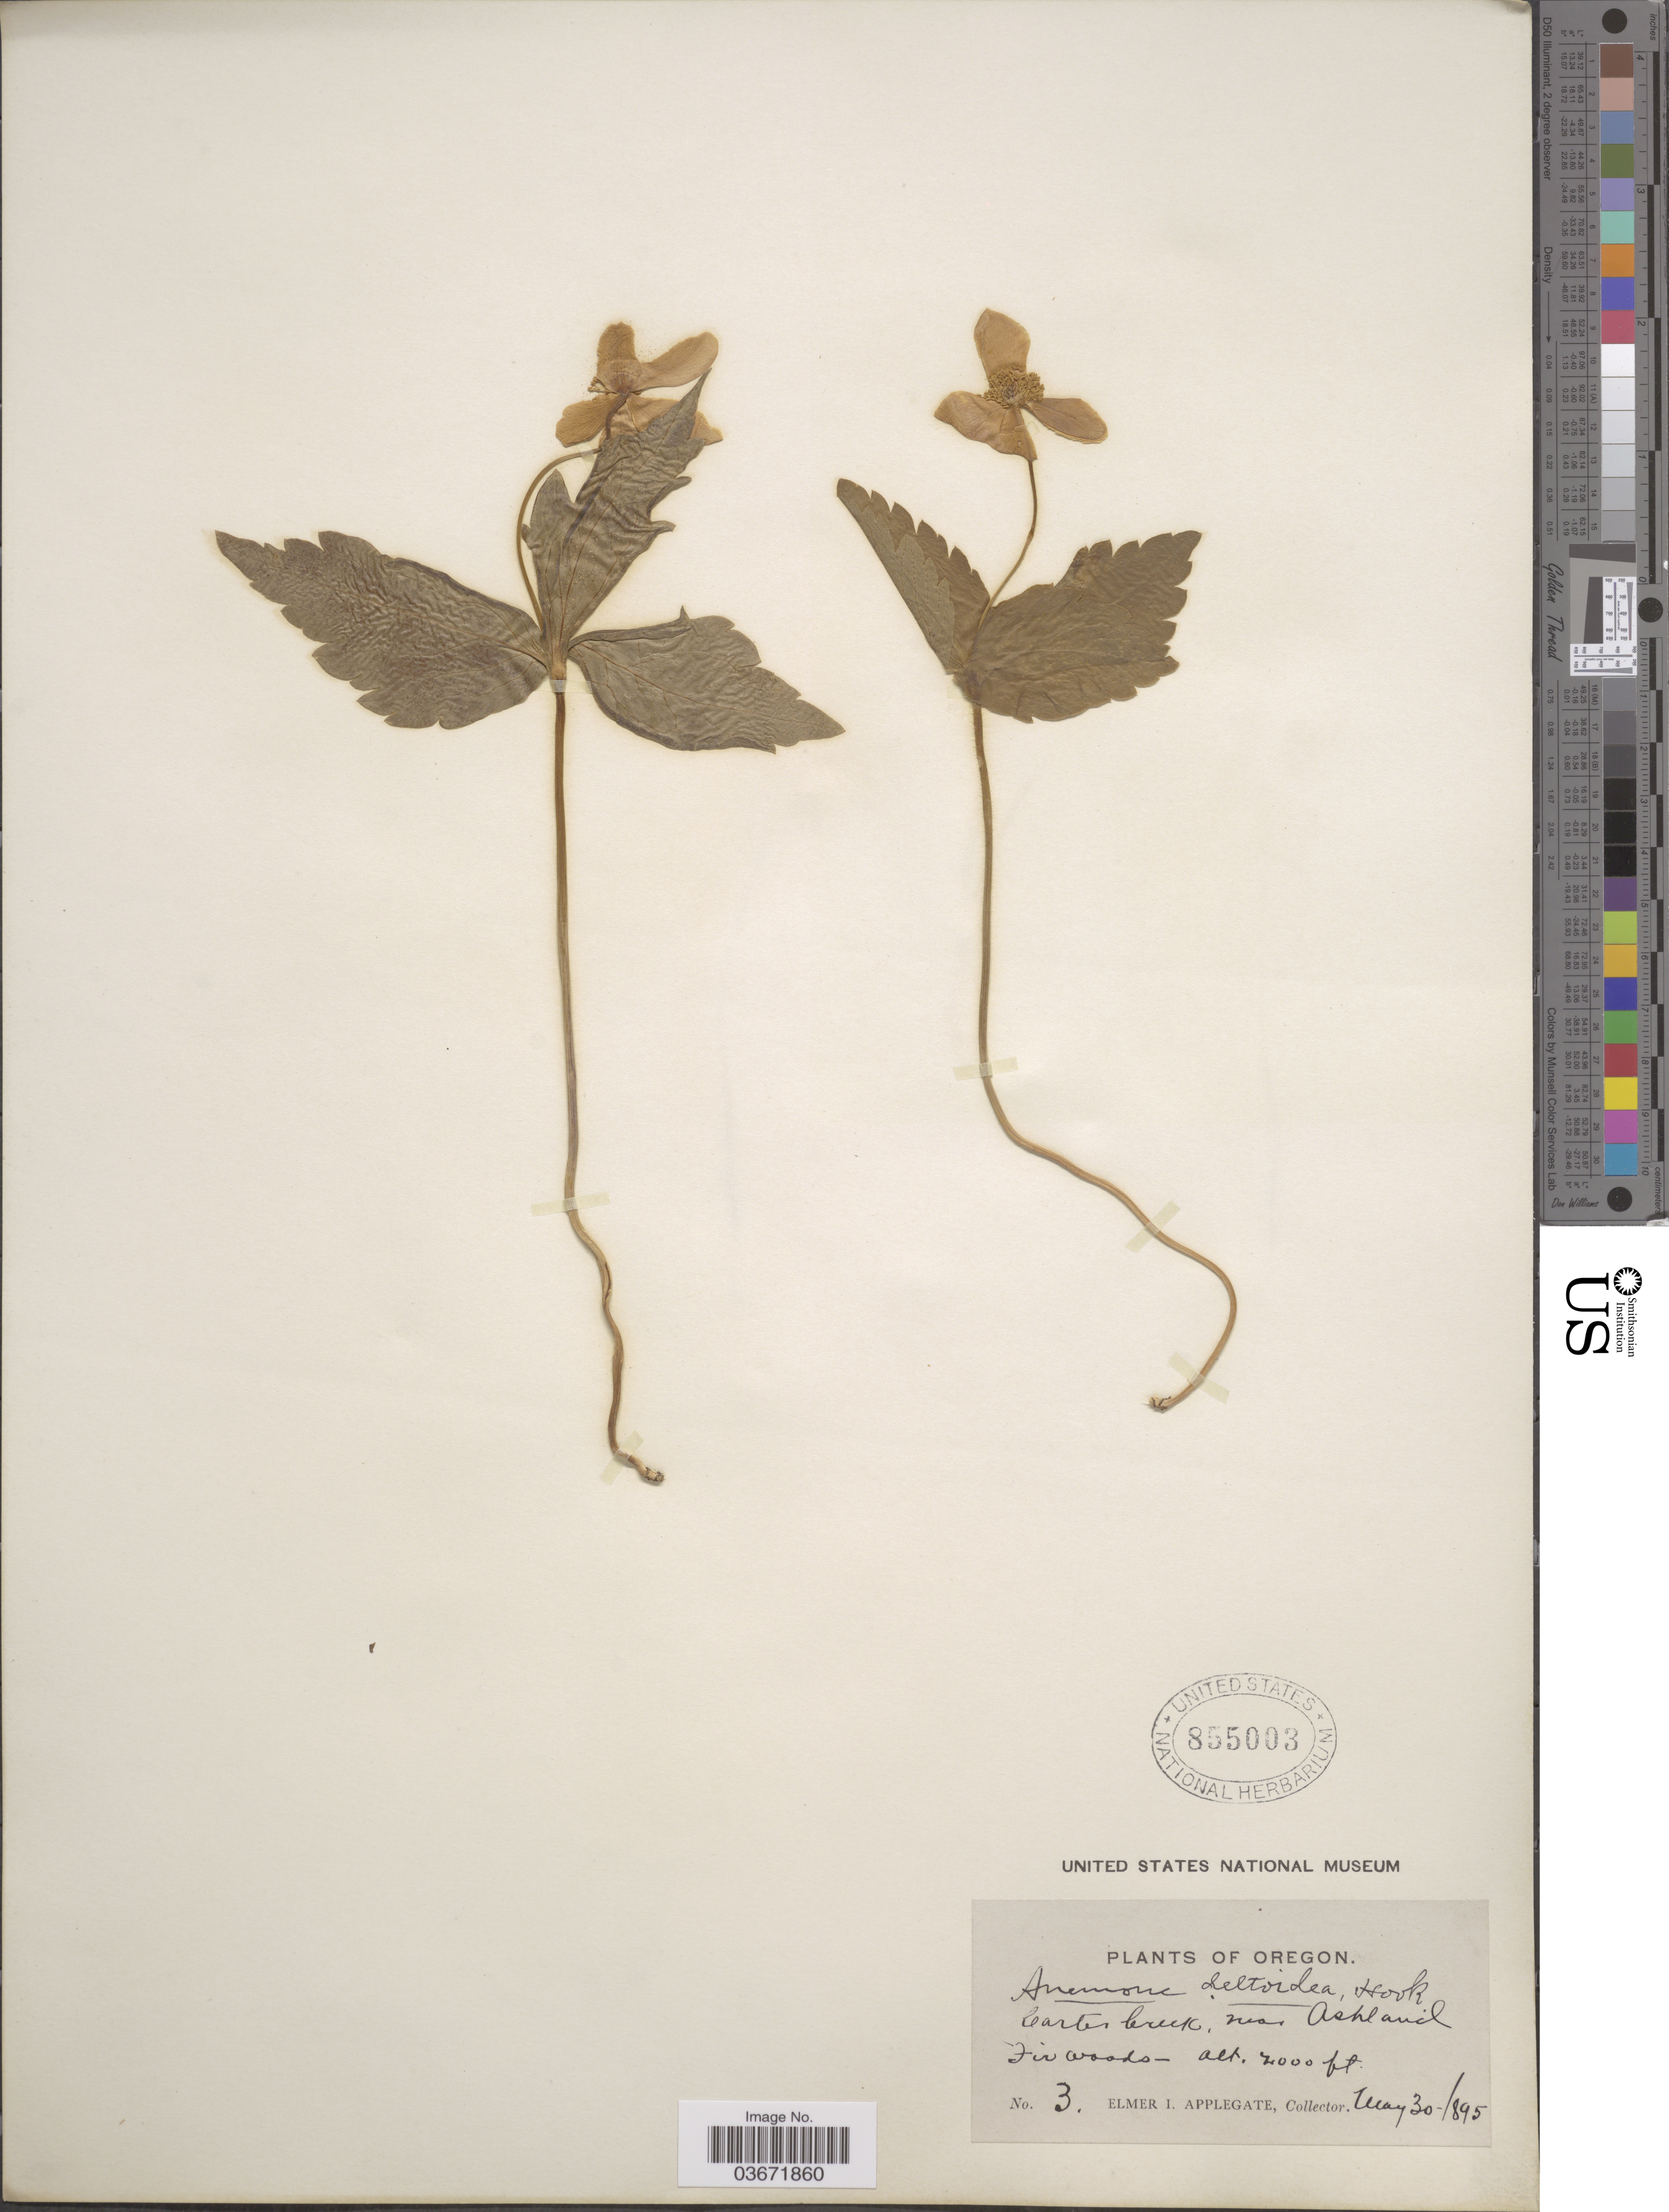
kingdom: Plantae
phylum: Tracheophyta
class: Magnoliopsida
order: Ranunculales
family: Ranunculaceae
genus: Anemone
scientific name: Anemone deltoidea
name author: Douglas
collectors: E. I. Applegate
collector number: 3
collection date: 1895-05-30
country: United States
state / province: Oregon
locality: Carter Creek, near Ashland.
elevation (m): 610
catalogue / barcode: US 855003